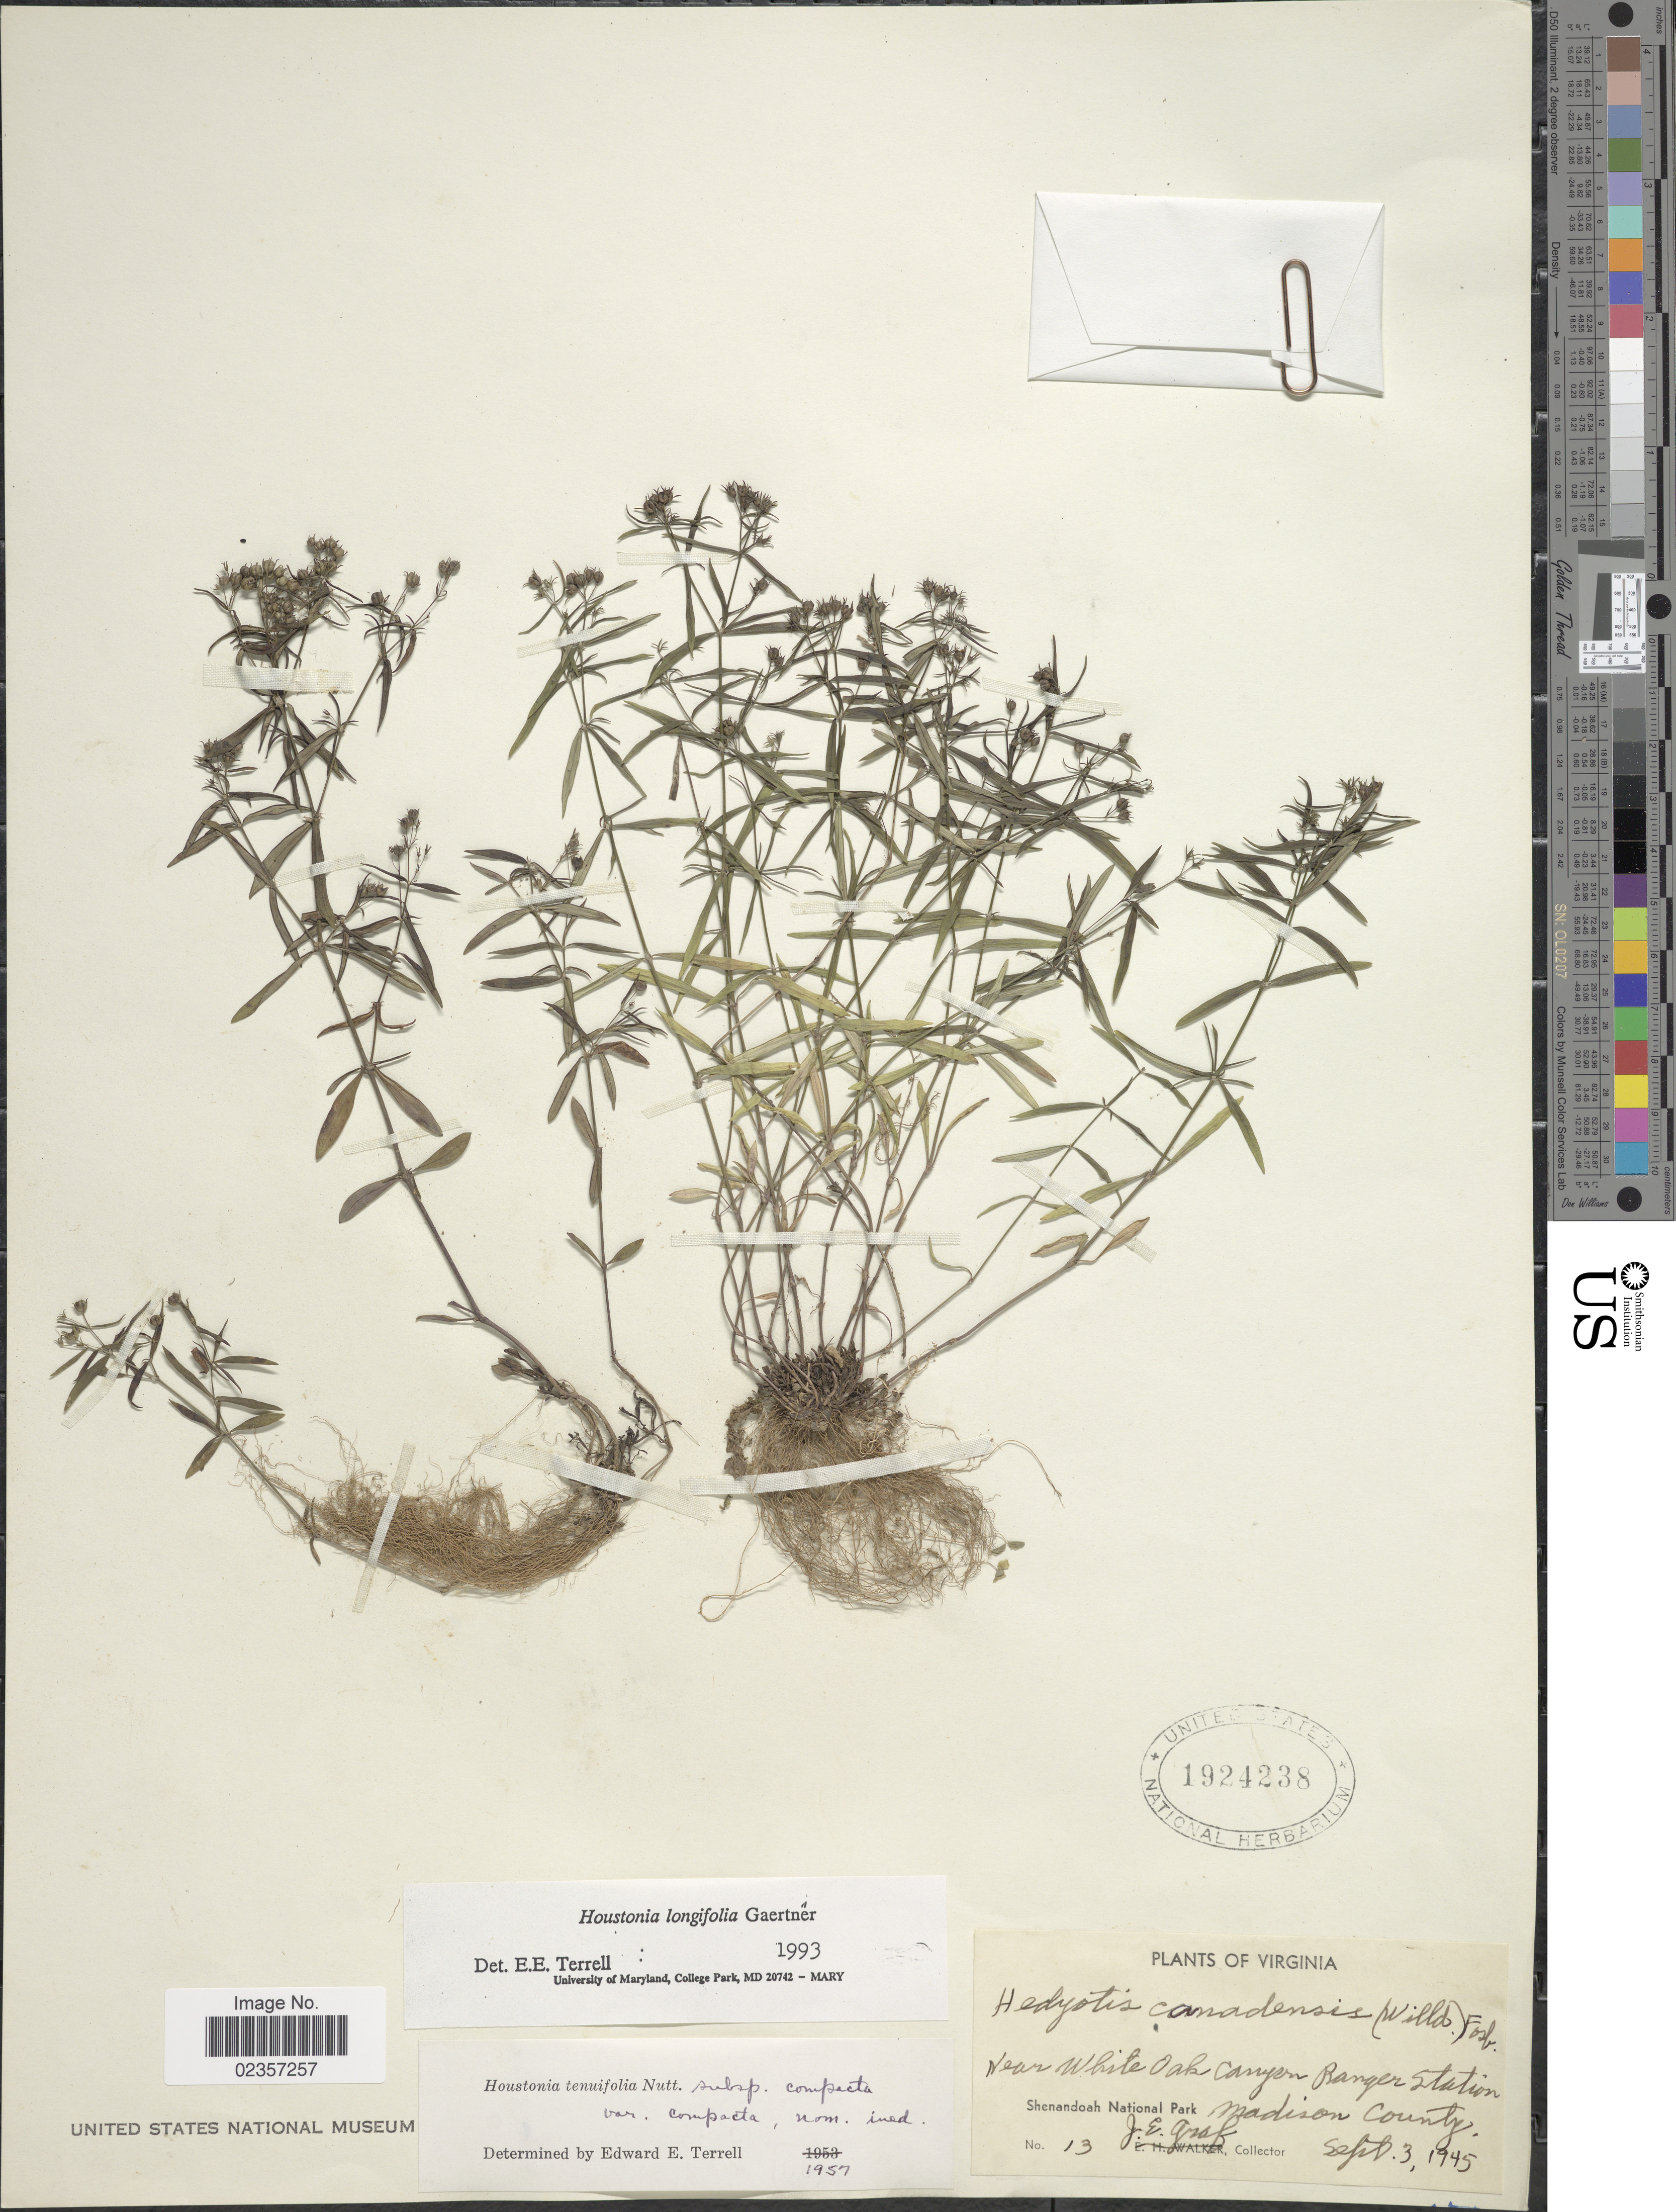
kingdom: Plantae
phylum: Tracheophyta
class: Magnoliopsida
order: Gentianales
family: Rubiaceae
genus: Houstonia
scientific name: Houstonia longifolia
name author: Gaertn.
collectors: J. Graf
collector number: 13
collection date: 1945-09-03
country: United States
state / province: Virginia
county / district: Madison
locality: Near White Oak Canyon Ranger Station. Shenandoah National Park. Madison County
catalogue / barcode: US 1924238